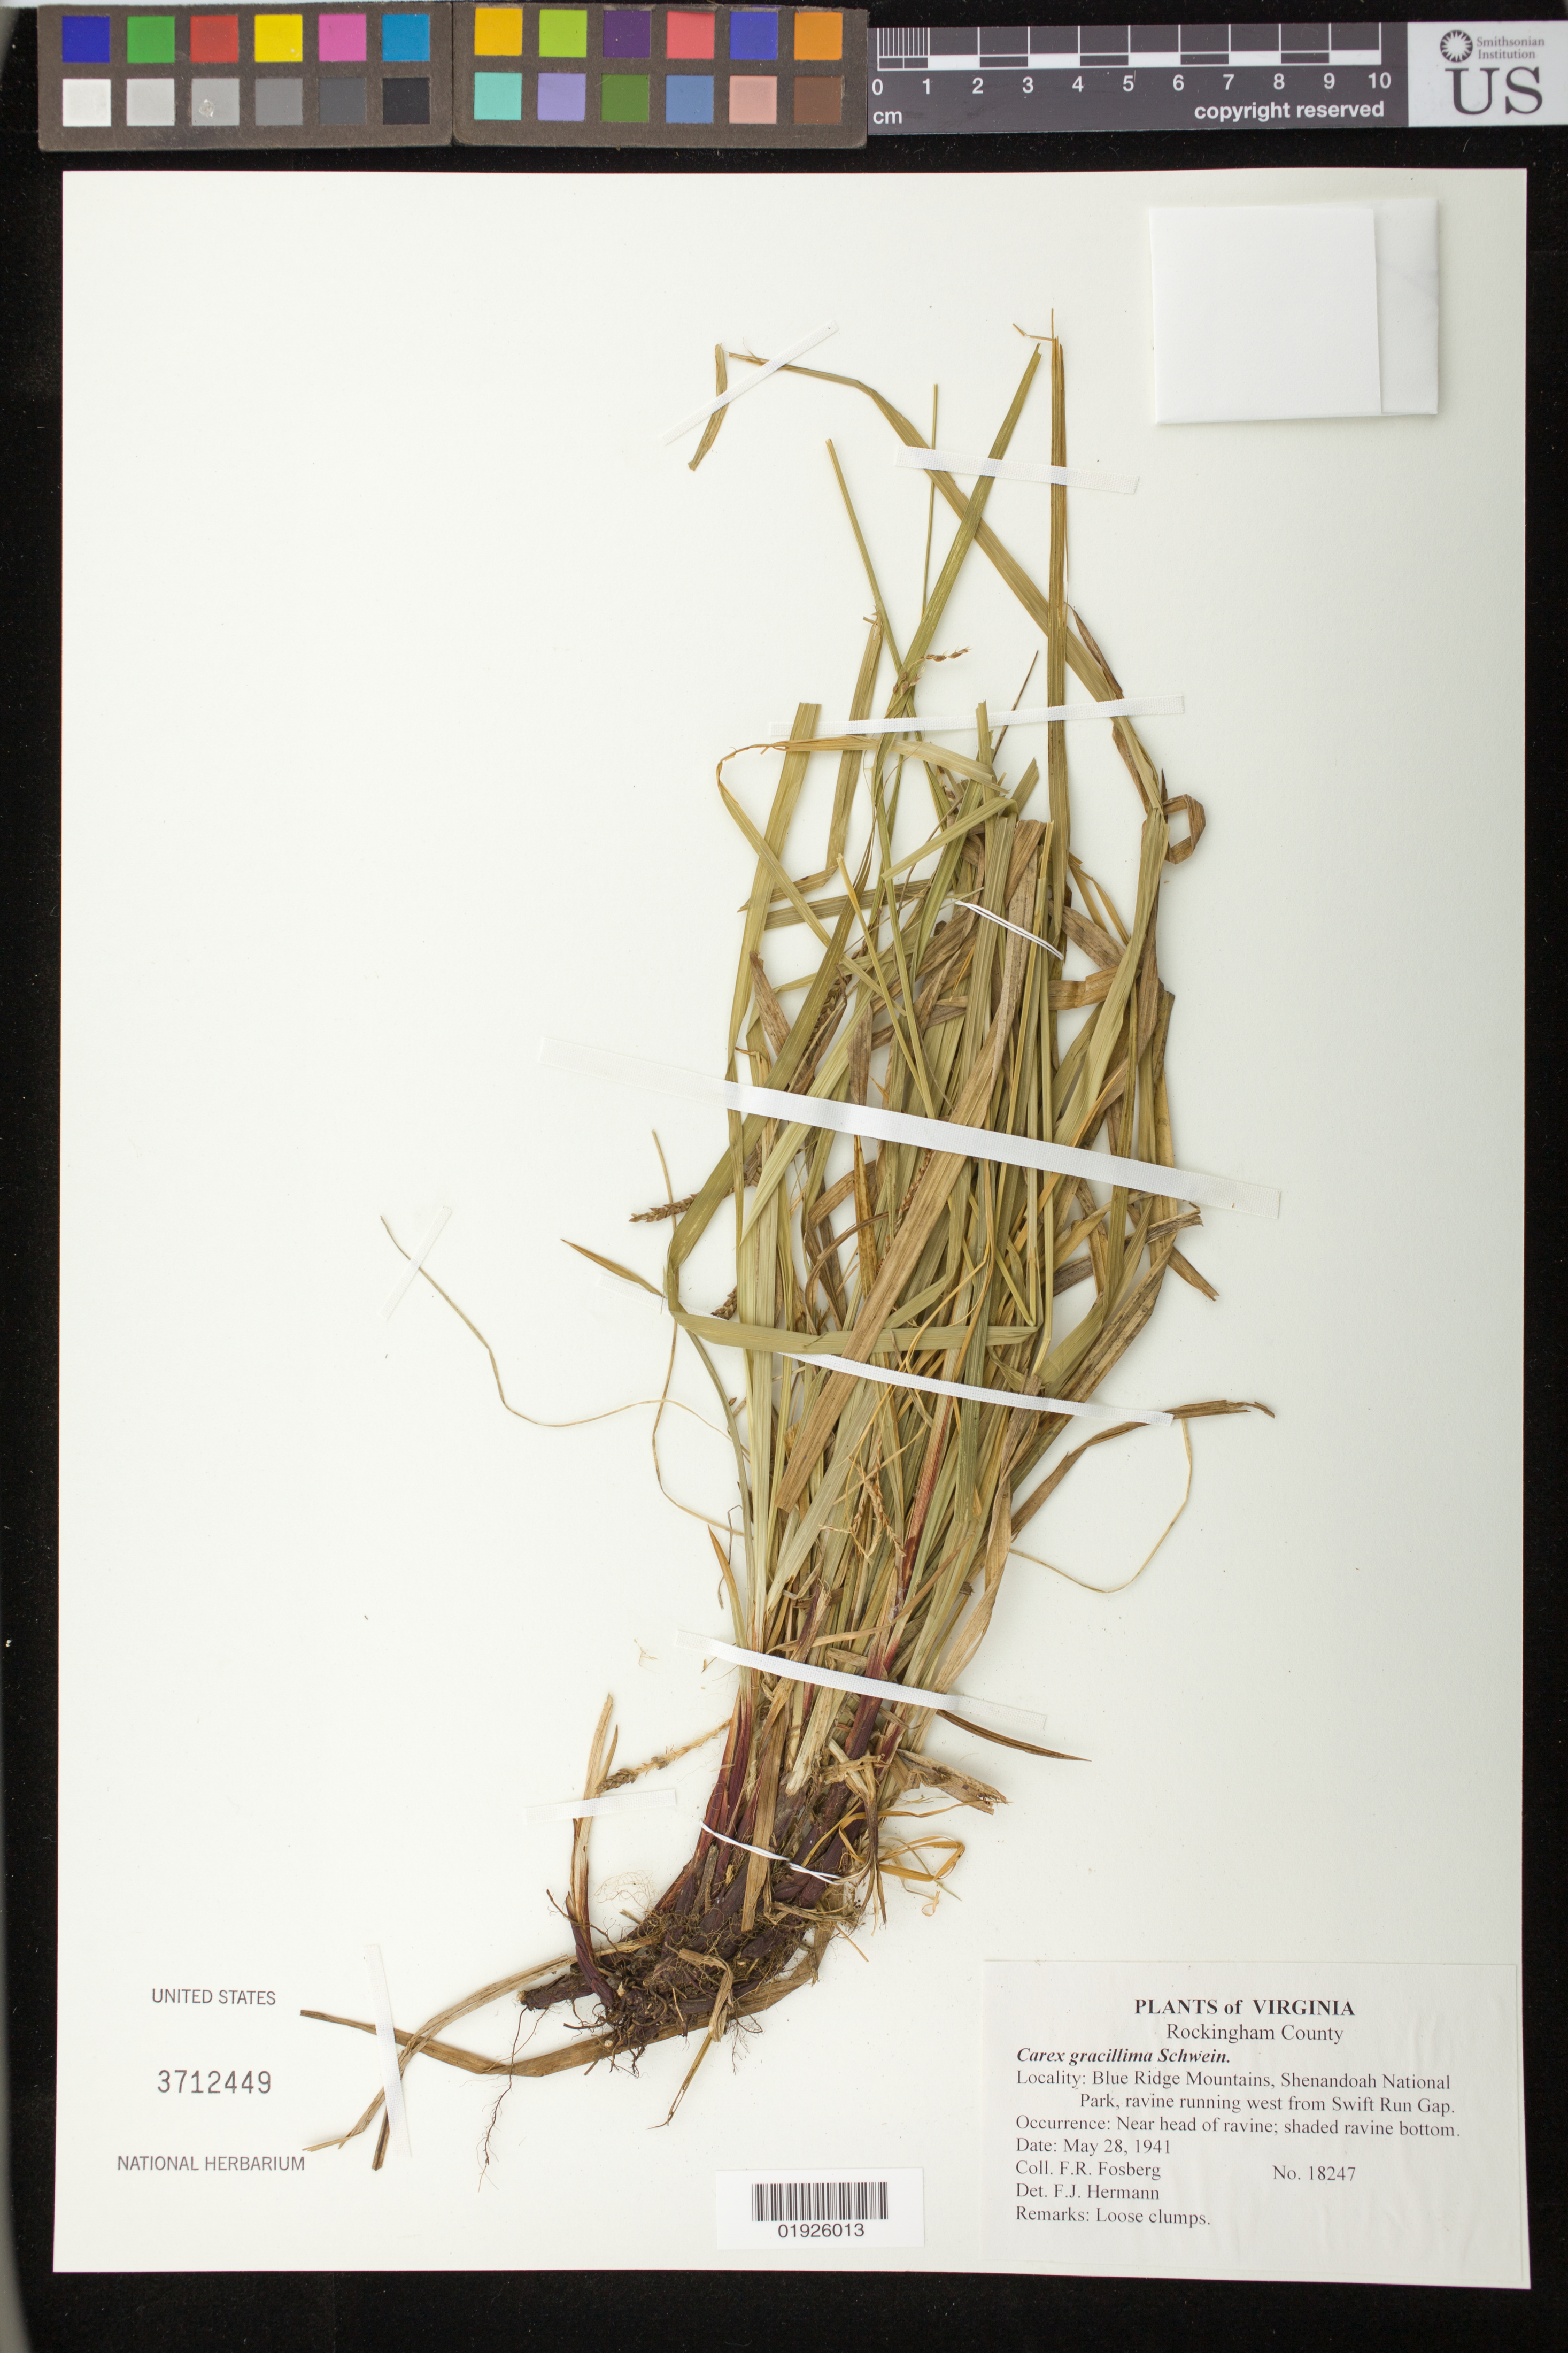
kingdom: Plantae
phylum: Tracheophyta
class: Liliopsida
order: Poales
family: Cyperaceae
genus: Carex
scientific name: Carex gracillima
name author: Schwein.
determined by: Hermann, F. J.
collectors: F. R. Fosberg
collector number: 18247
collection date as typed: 28 May 1941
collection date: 1941-05-28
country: United States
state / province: Virginia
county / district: Rockingham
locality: Blue Ridge Mountains, Shenandoah National Park, ravine running west from Swift Run Gap.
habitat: Near head of ravine; shaded ravine bottom.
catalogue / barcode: US 3712449